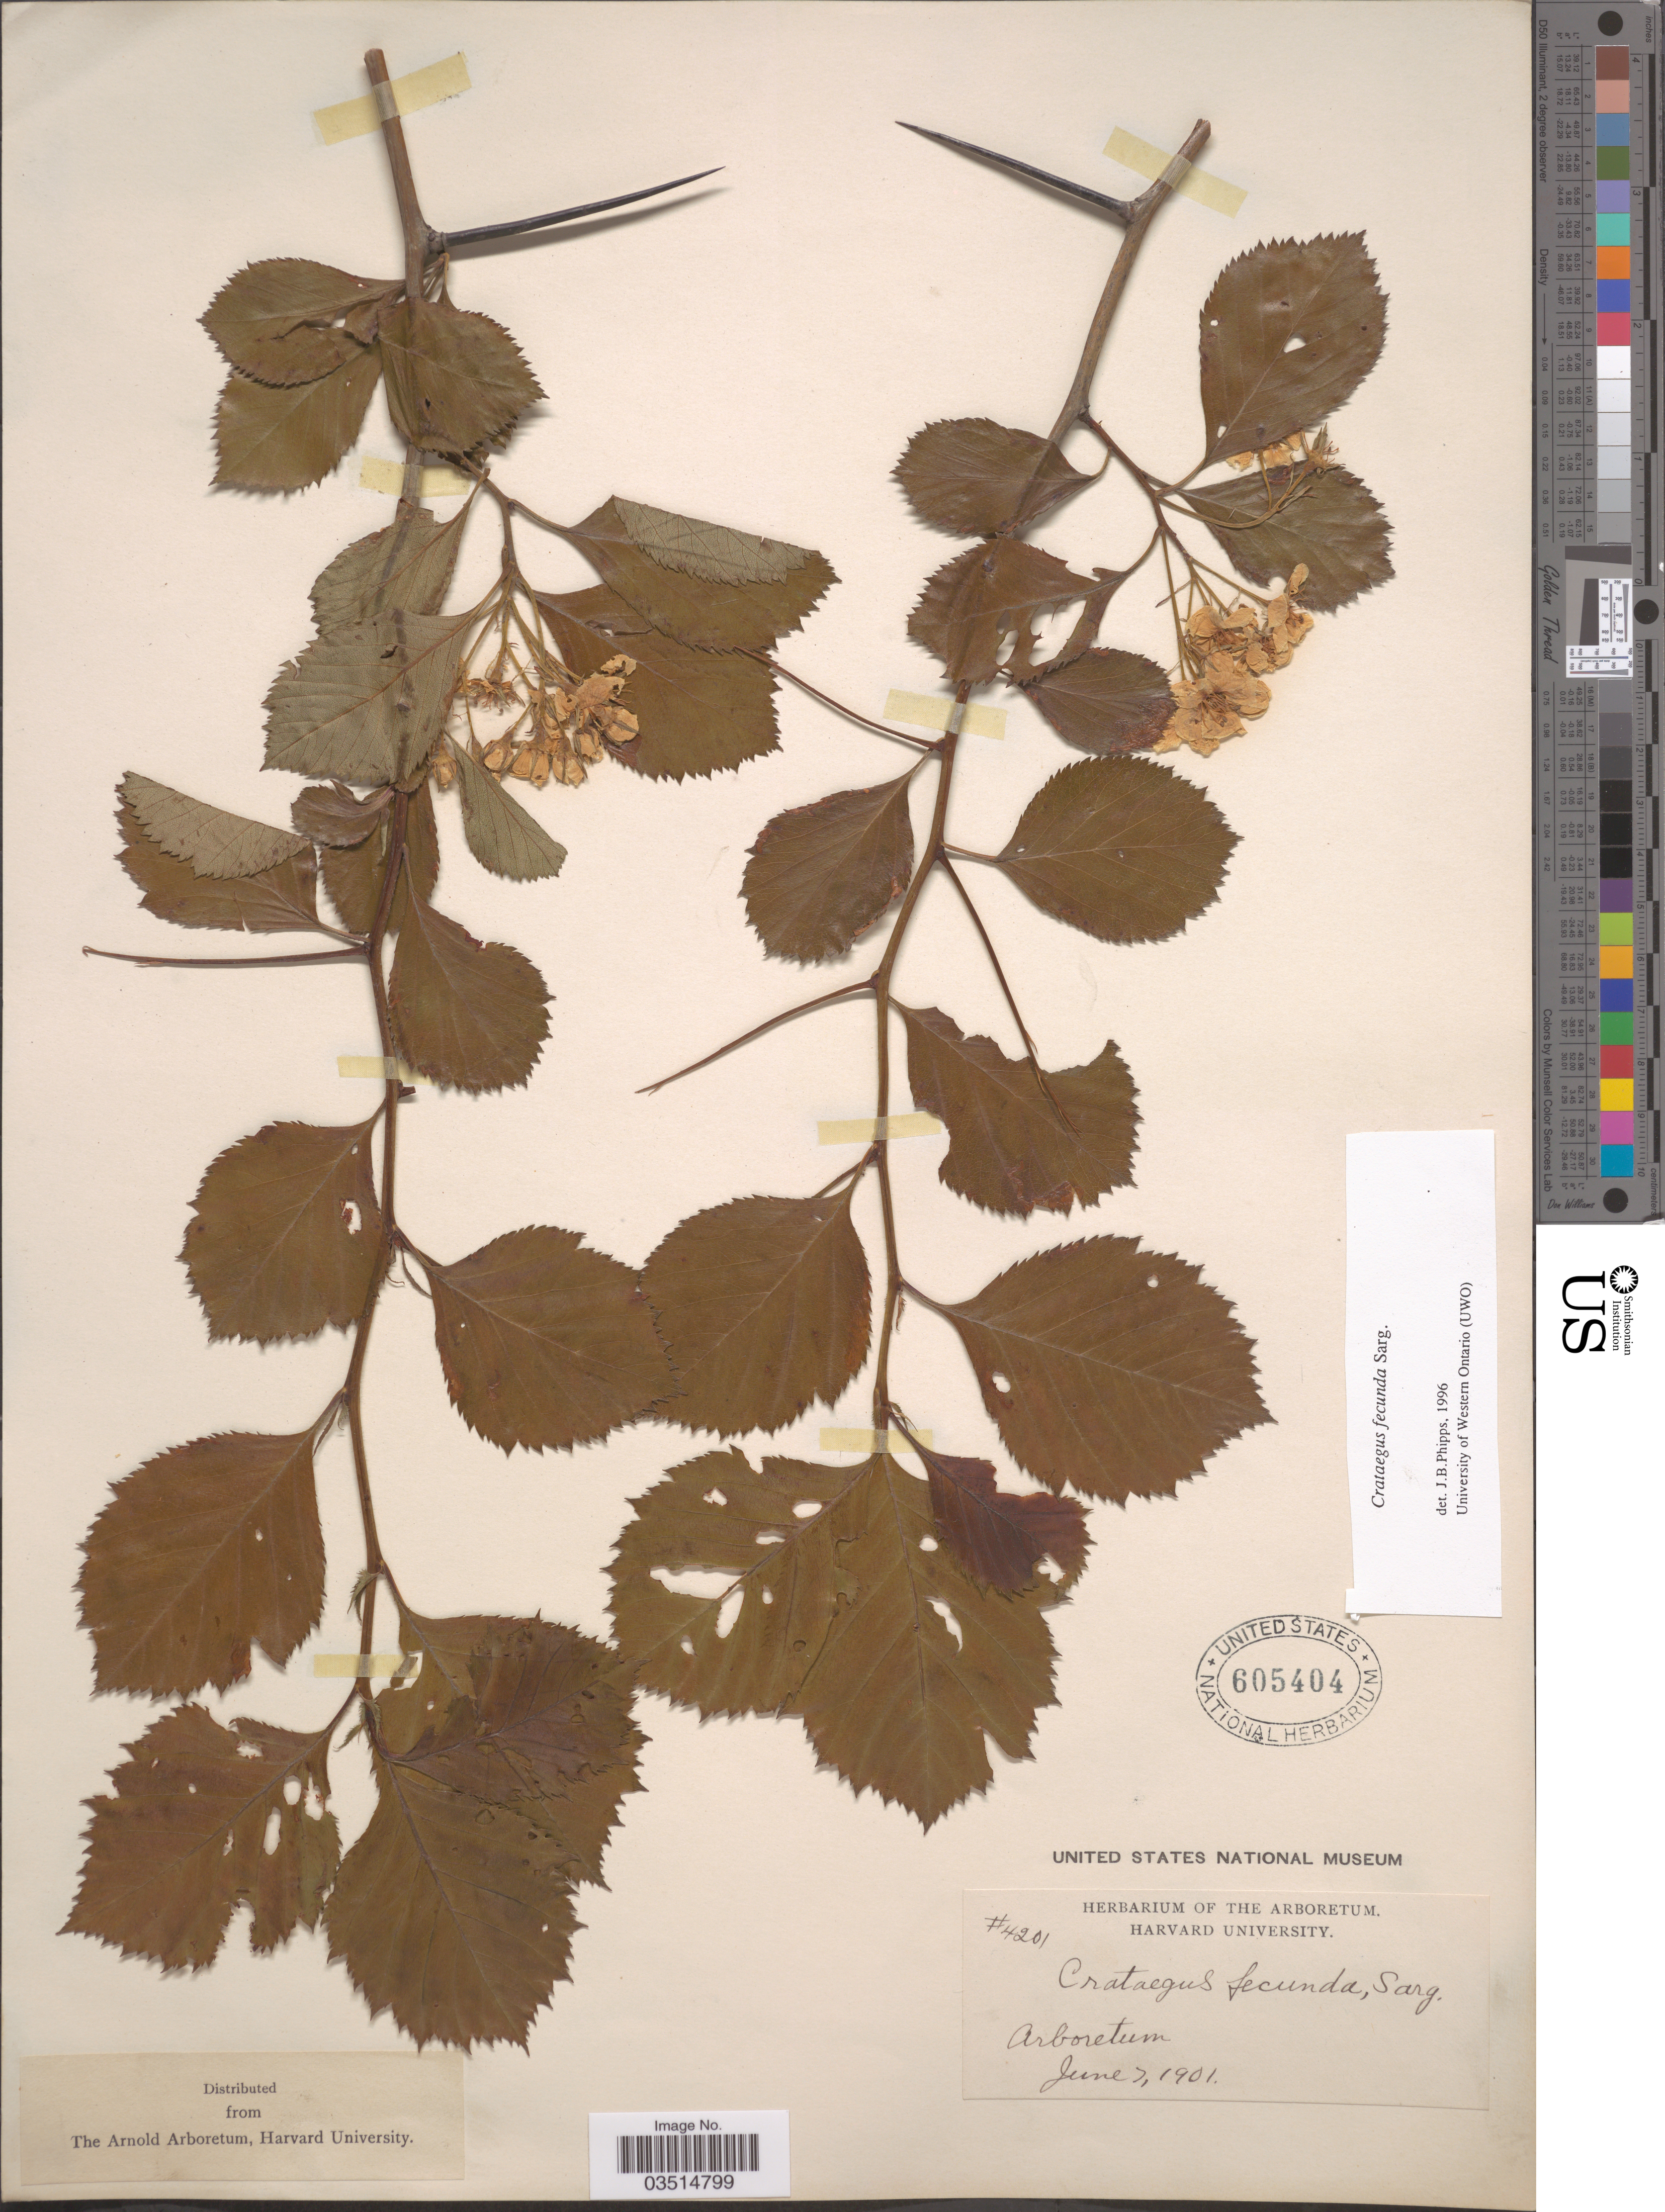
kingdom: Plantae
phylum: Tracheophyta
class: Magnoliopsida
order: Rosales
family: Rosaceae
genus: Crataegus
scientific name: Crataegus fecunda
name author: Sarg.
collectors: Ex herb. of the Arboretum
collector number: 4201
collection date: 1901-06-07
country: United States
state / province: Massachusetts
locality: Arboretum.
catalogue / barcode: US 605404